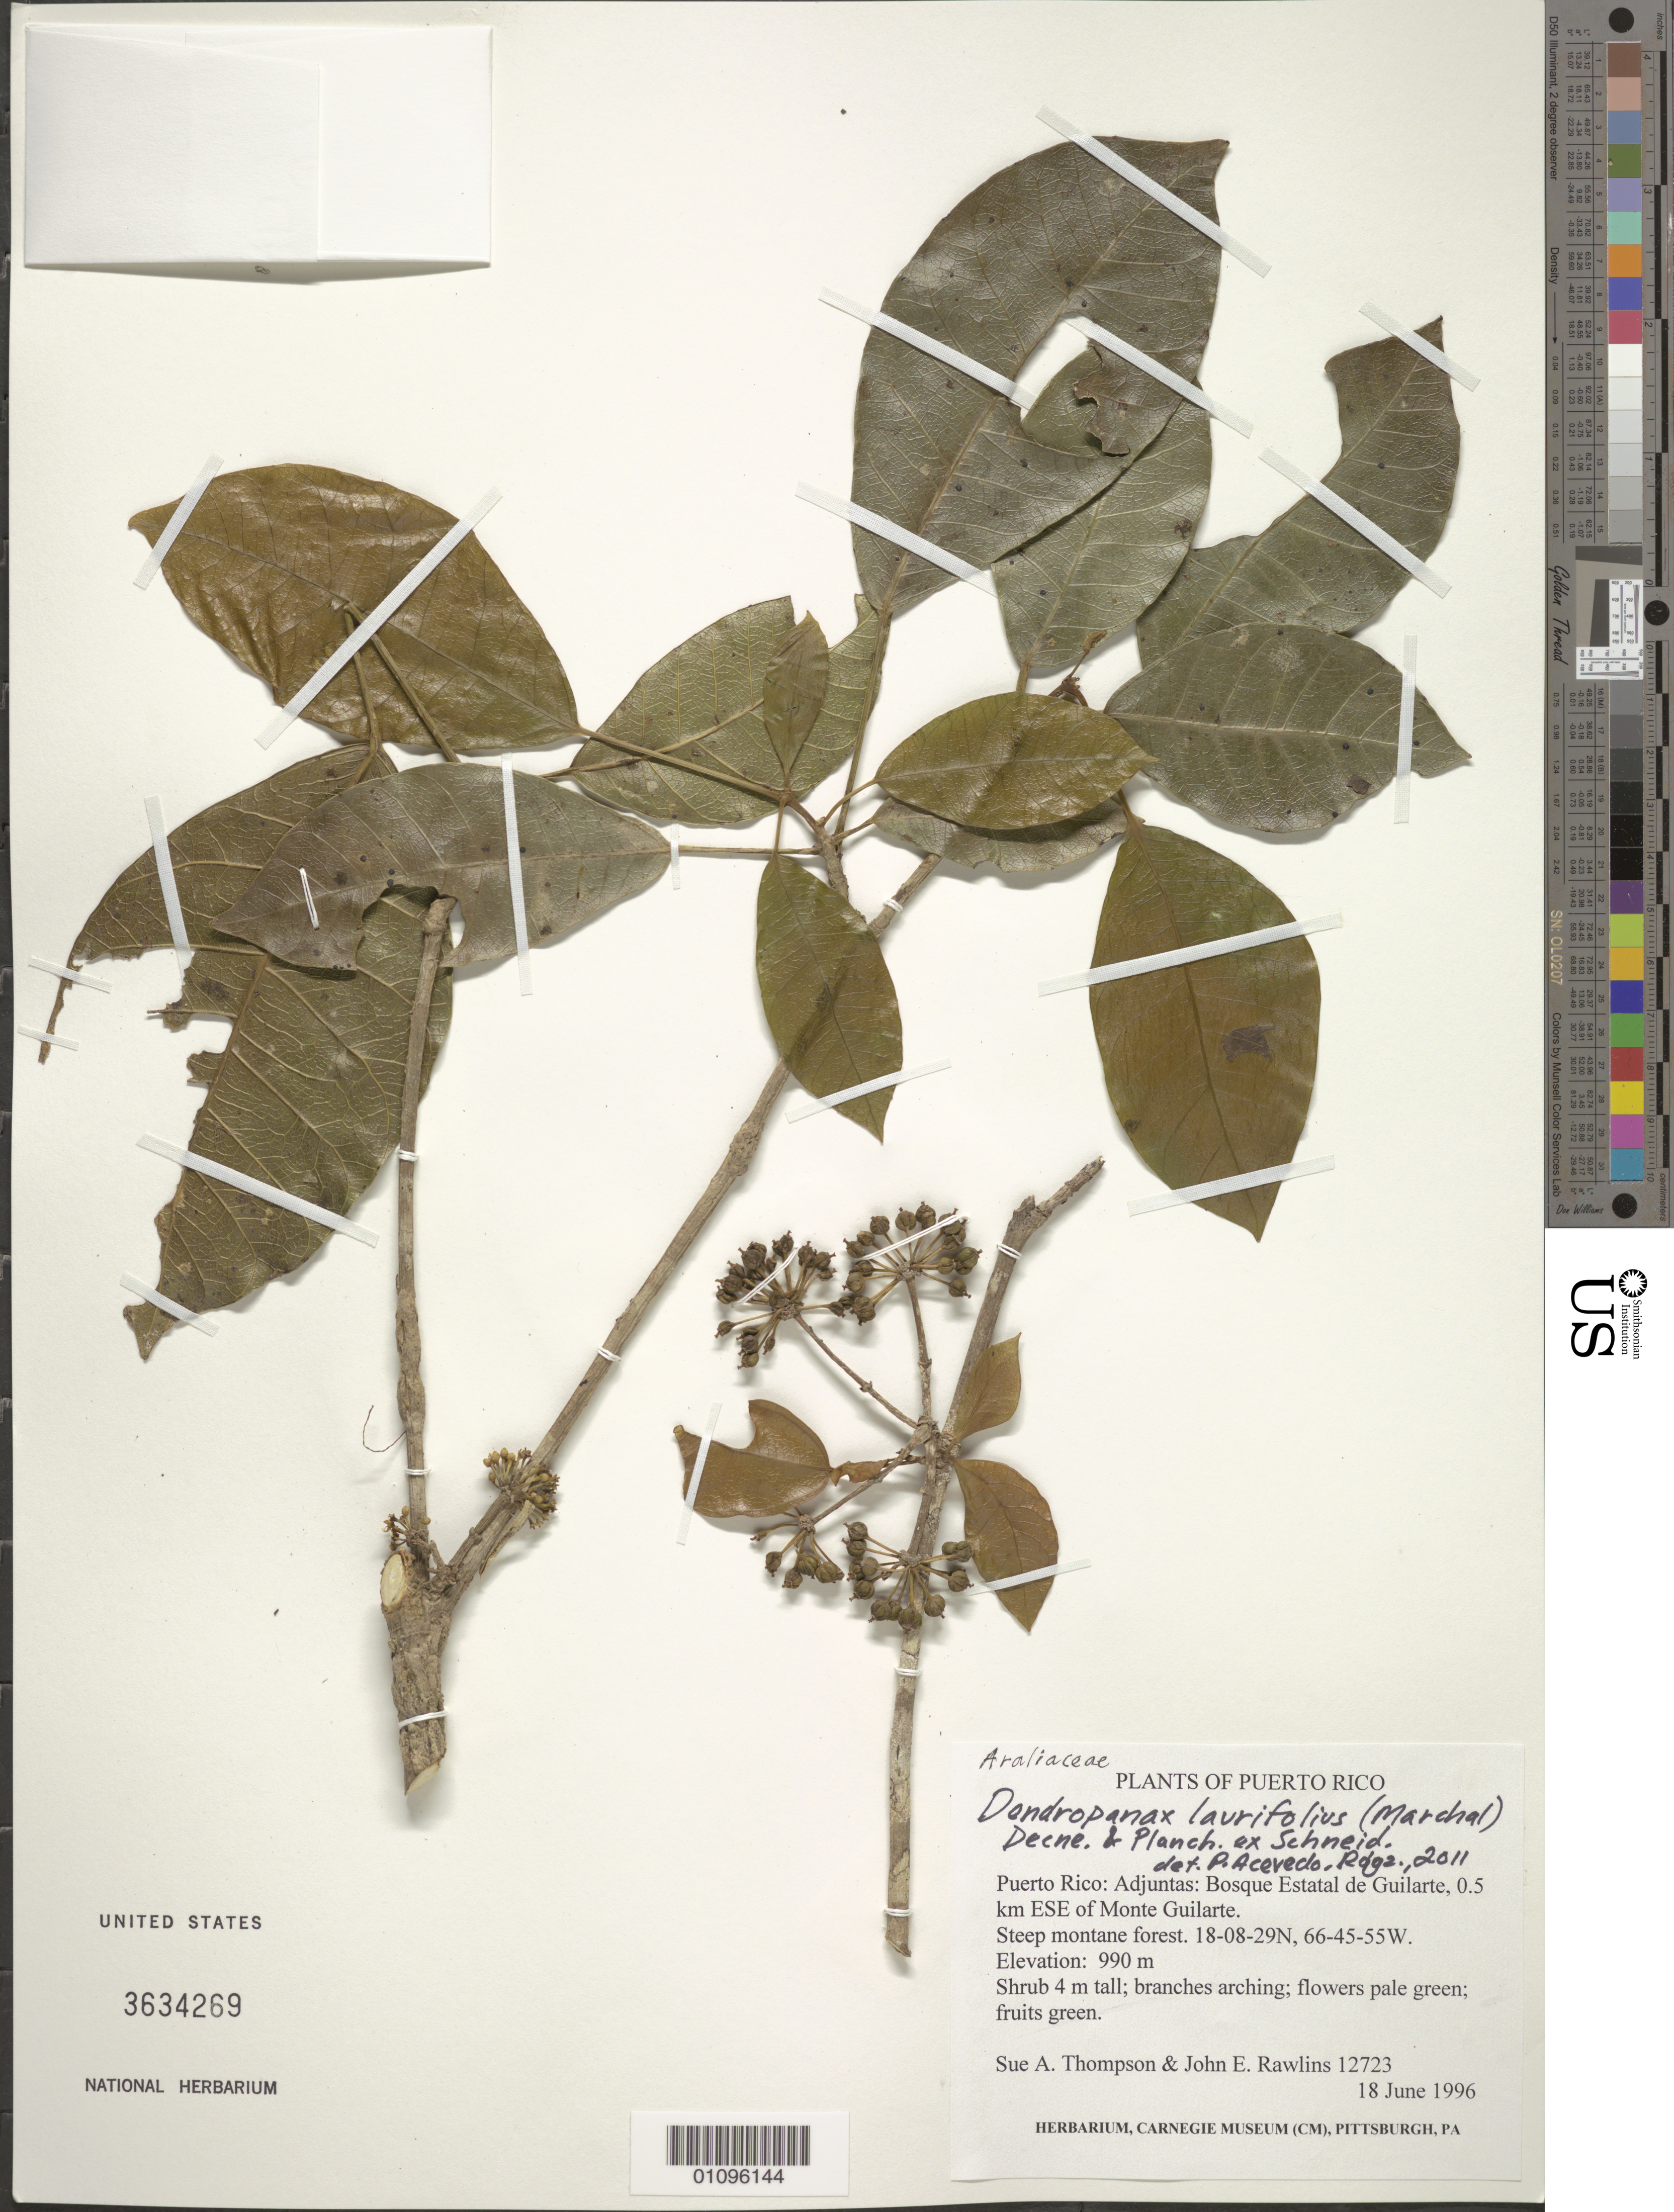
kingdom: Plantae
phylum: Tracheophyta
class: Magnoliopsida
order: Apiales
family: Araliaceae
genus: Dendropanax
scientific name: Dendropanax laurifolius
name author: (Marchal ex Urb.) Decne. & Planch. ex R.C. Schneid.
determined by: Acevedo-Rodríguez, P., (BOT), Smithsonian Institution - National Museum of Natural History (UNITED STATES)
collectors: S. A. Thompson & J. Rawlins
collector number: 12723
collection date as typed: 18 Jun 1996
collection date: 1996-06-18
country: Puerto Rico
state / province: Adjuntas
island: Puerto Rico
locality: Bosque Estatal de Guilarte, 0.5 km ESE of Monte Guilarte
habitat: Steep montane forest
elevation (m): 990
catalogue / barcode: US 3634269